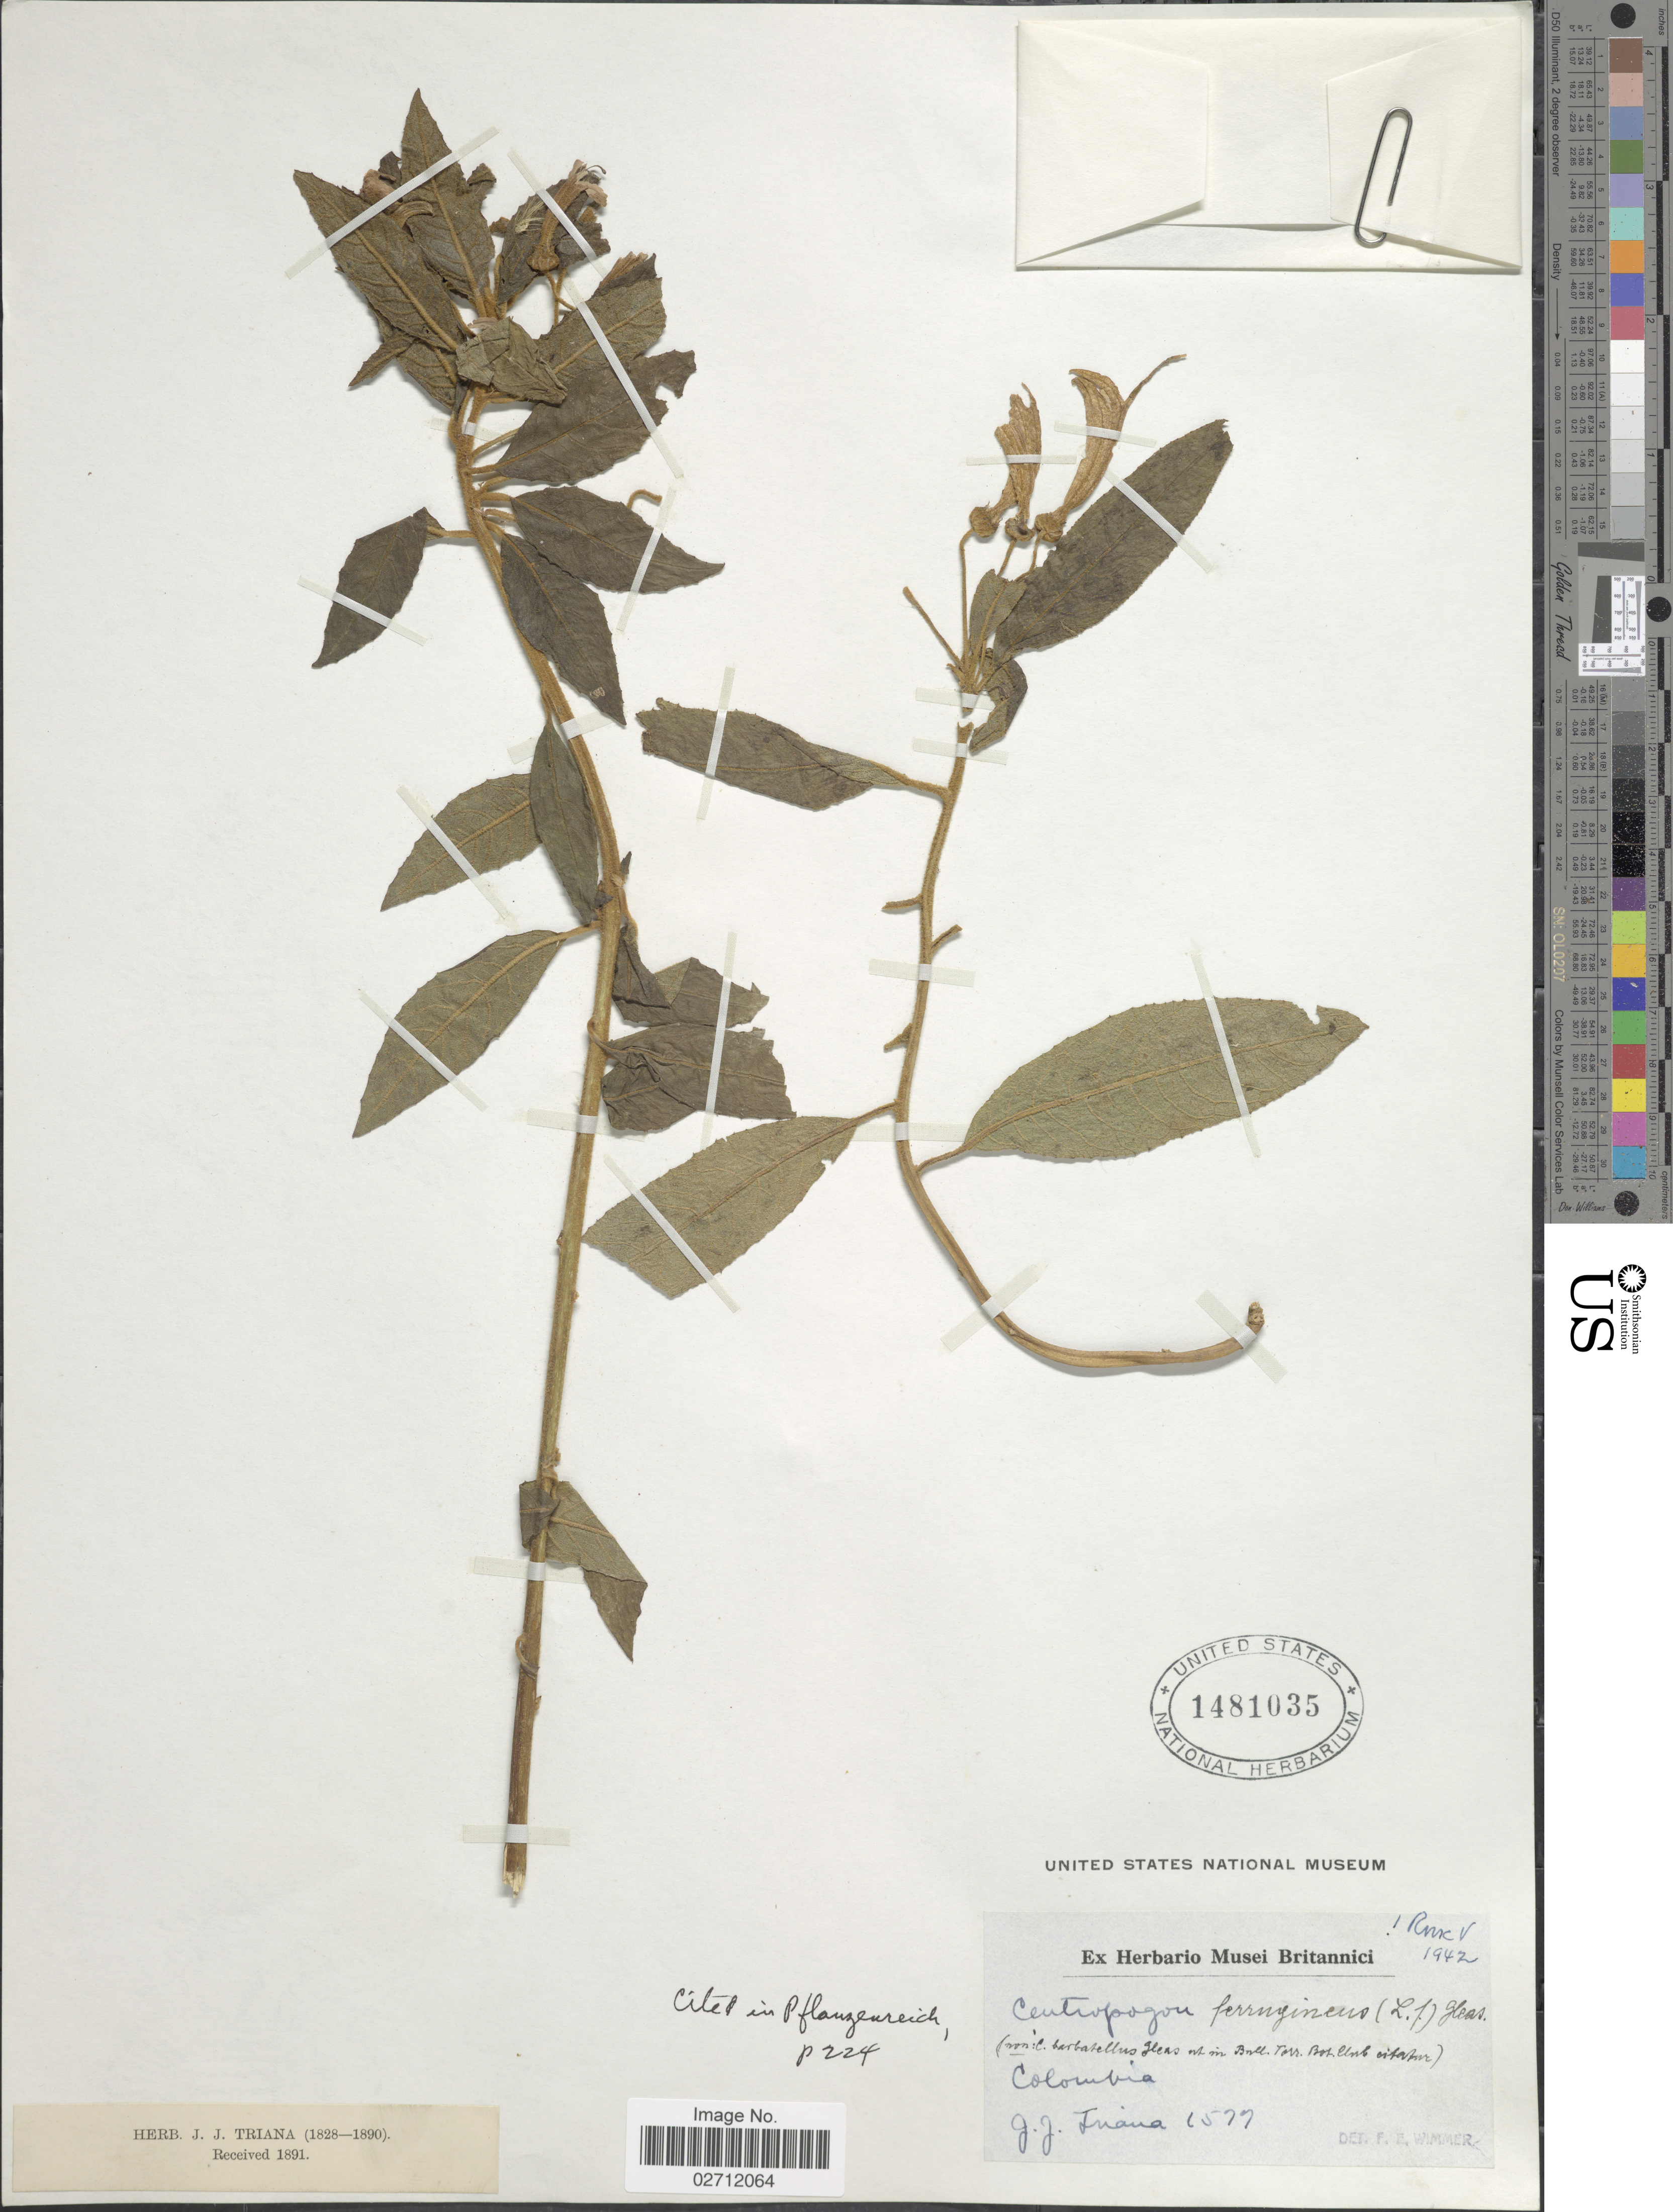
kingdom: Plantae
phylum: Tracheophyta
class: Magnoliopsida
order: Asterales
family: Campanulaceae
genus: Centropogon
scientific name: Centropogon ferrugineus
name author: (L. f.) Gleason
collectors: J. J. Triana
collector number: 1577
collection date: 1828/1890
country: Colombia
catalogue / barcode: US 1481035